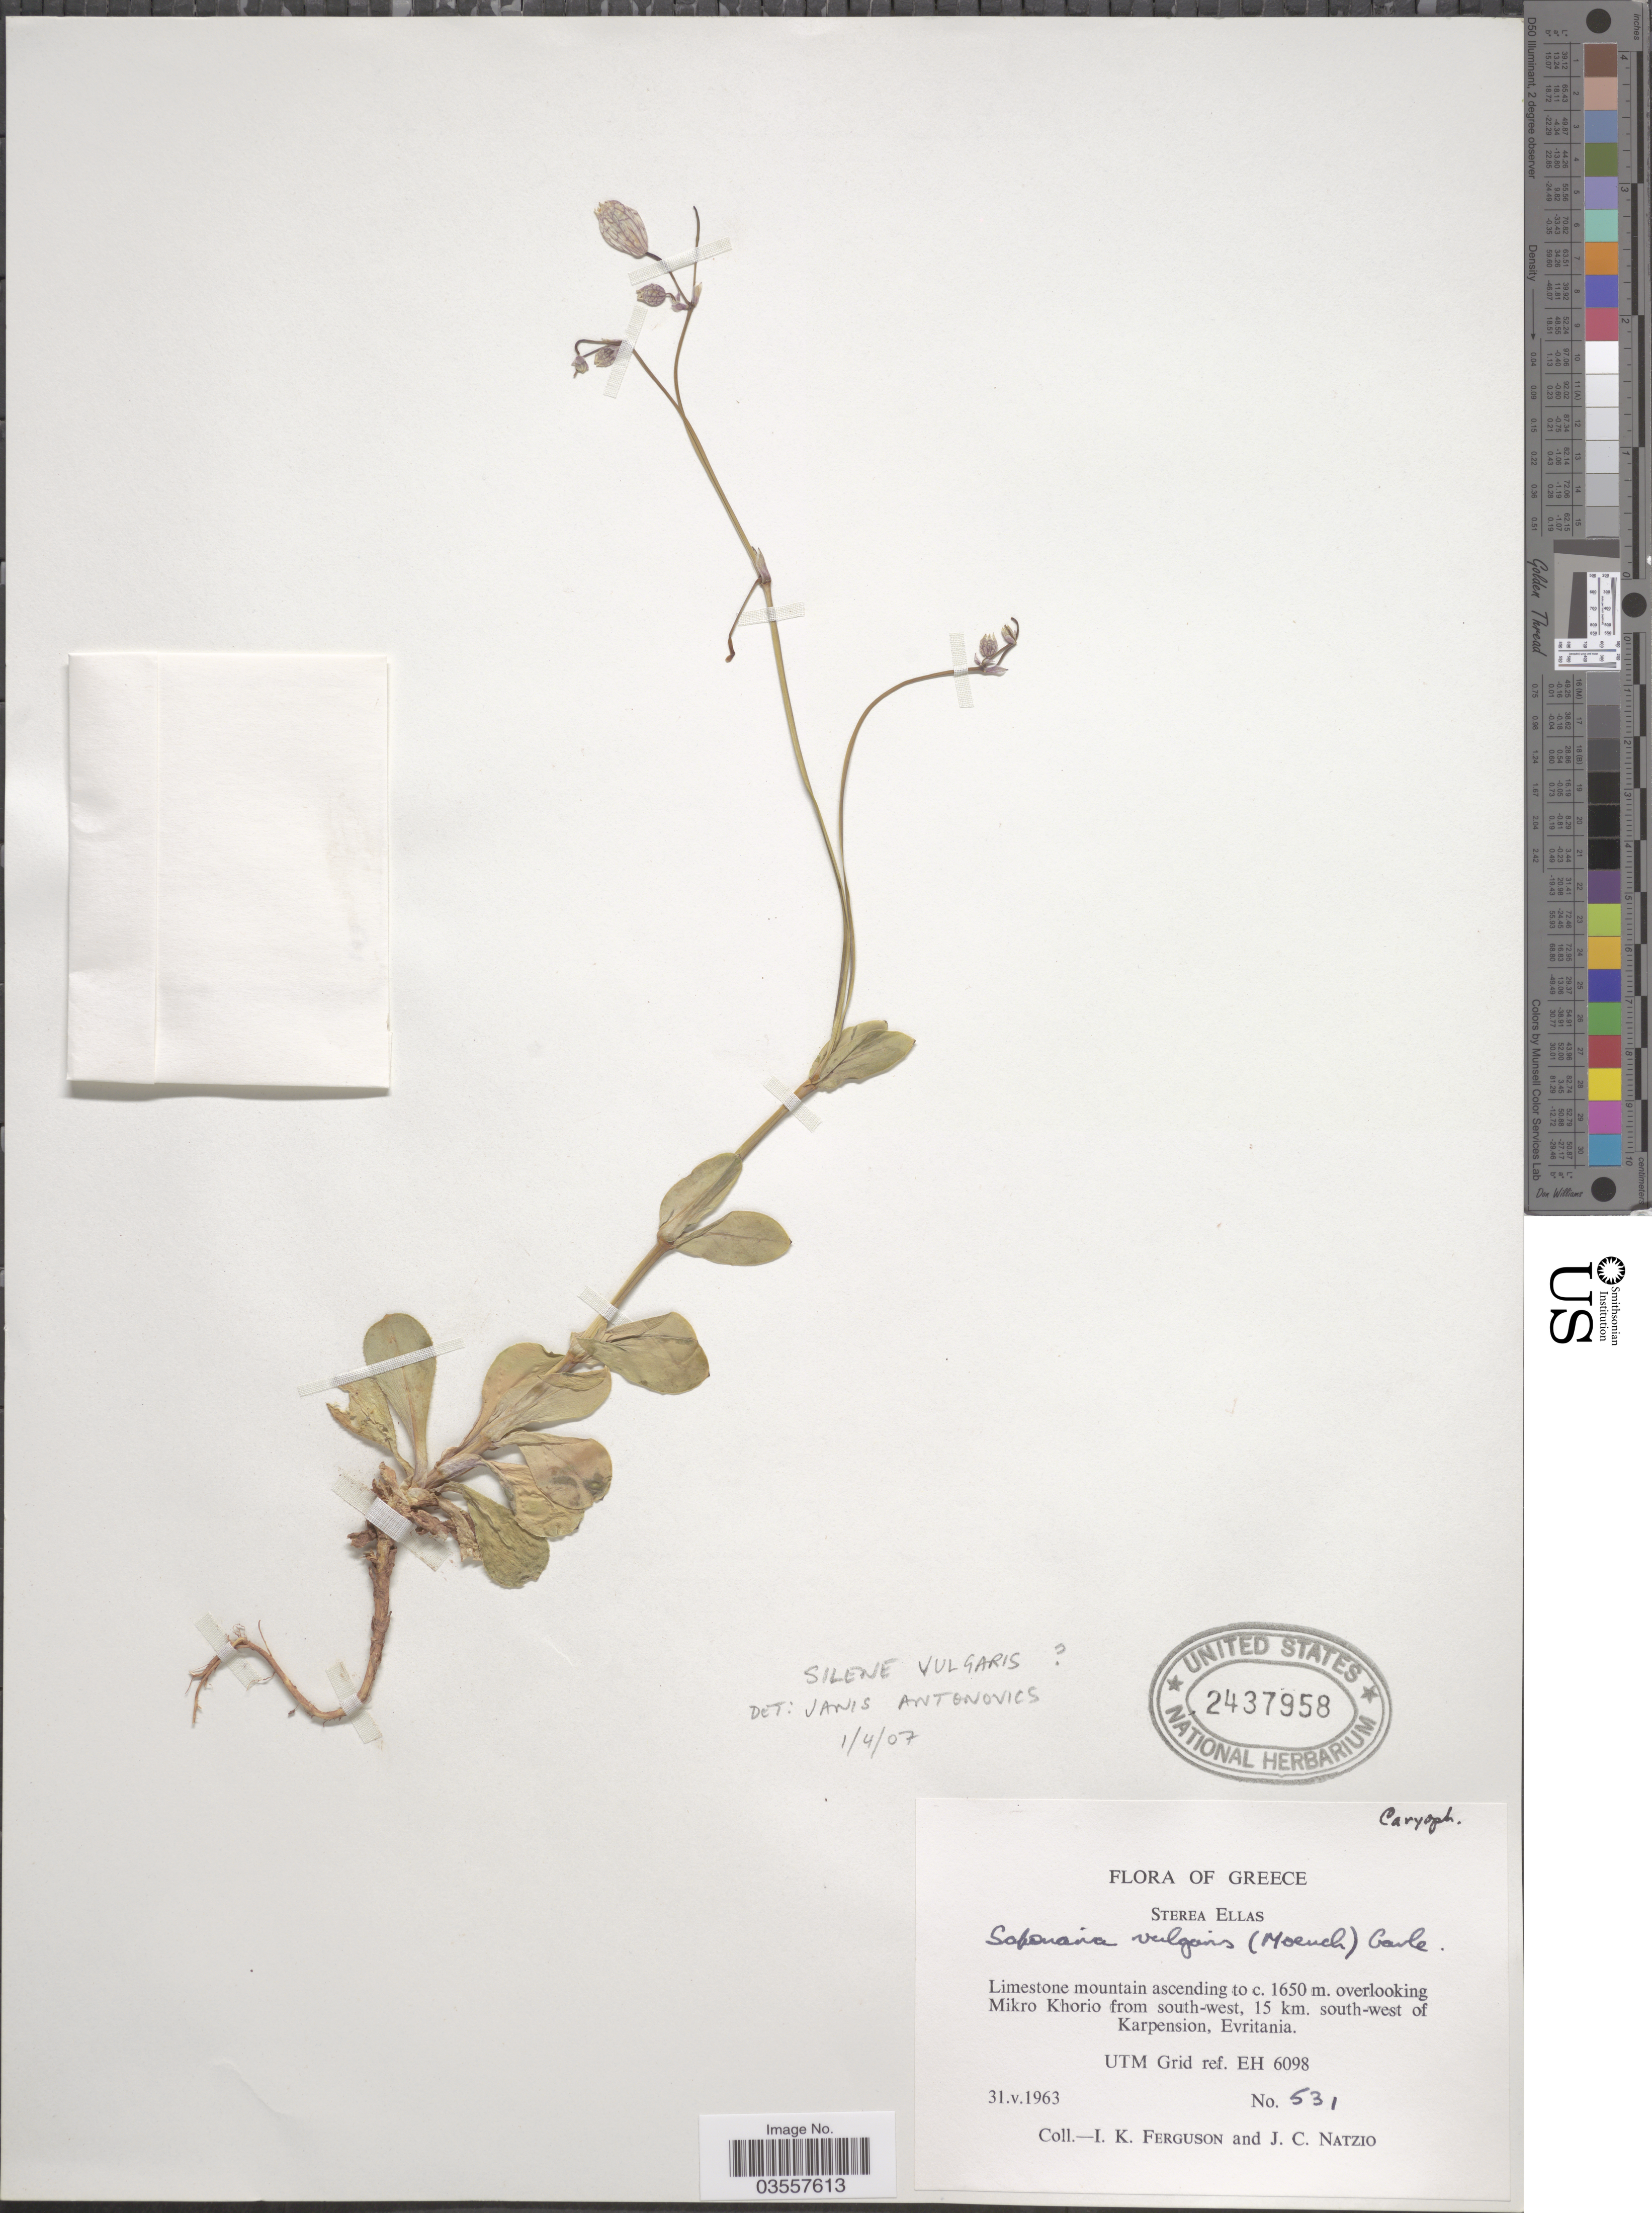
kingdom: Plantae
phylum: Tracheophyta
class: Magnoliopsida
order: Caryophyllales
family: Caryophyllaceae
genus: Saponaria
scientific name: Saponaria vulgaris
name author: Pall.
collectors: I. K. Ferguson & J. Natzio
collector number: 531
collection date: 1963-05-31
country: Greece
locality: Sterea Ellas. Overlooking Mikro Khorio from south-west, 15 km. south-west of Karpension, Evritania. UTM Grid ref. EH 6098.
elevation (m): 1650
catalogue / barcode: US 2437958